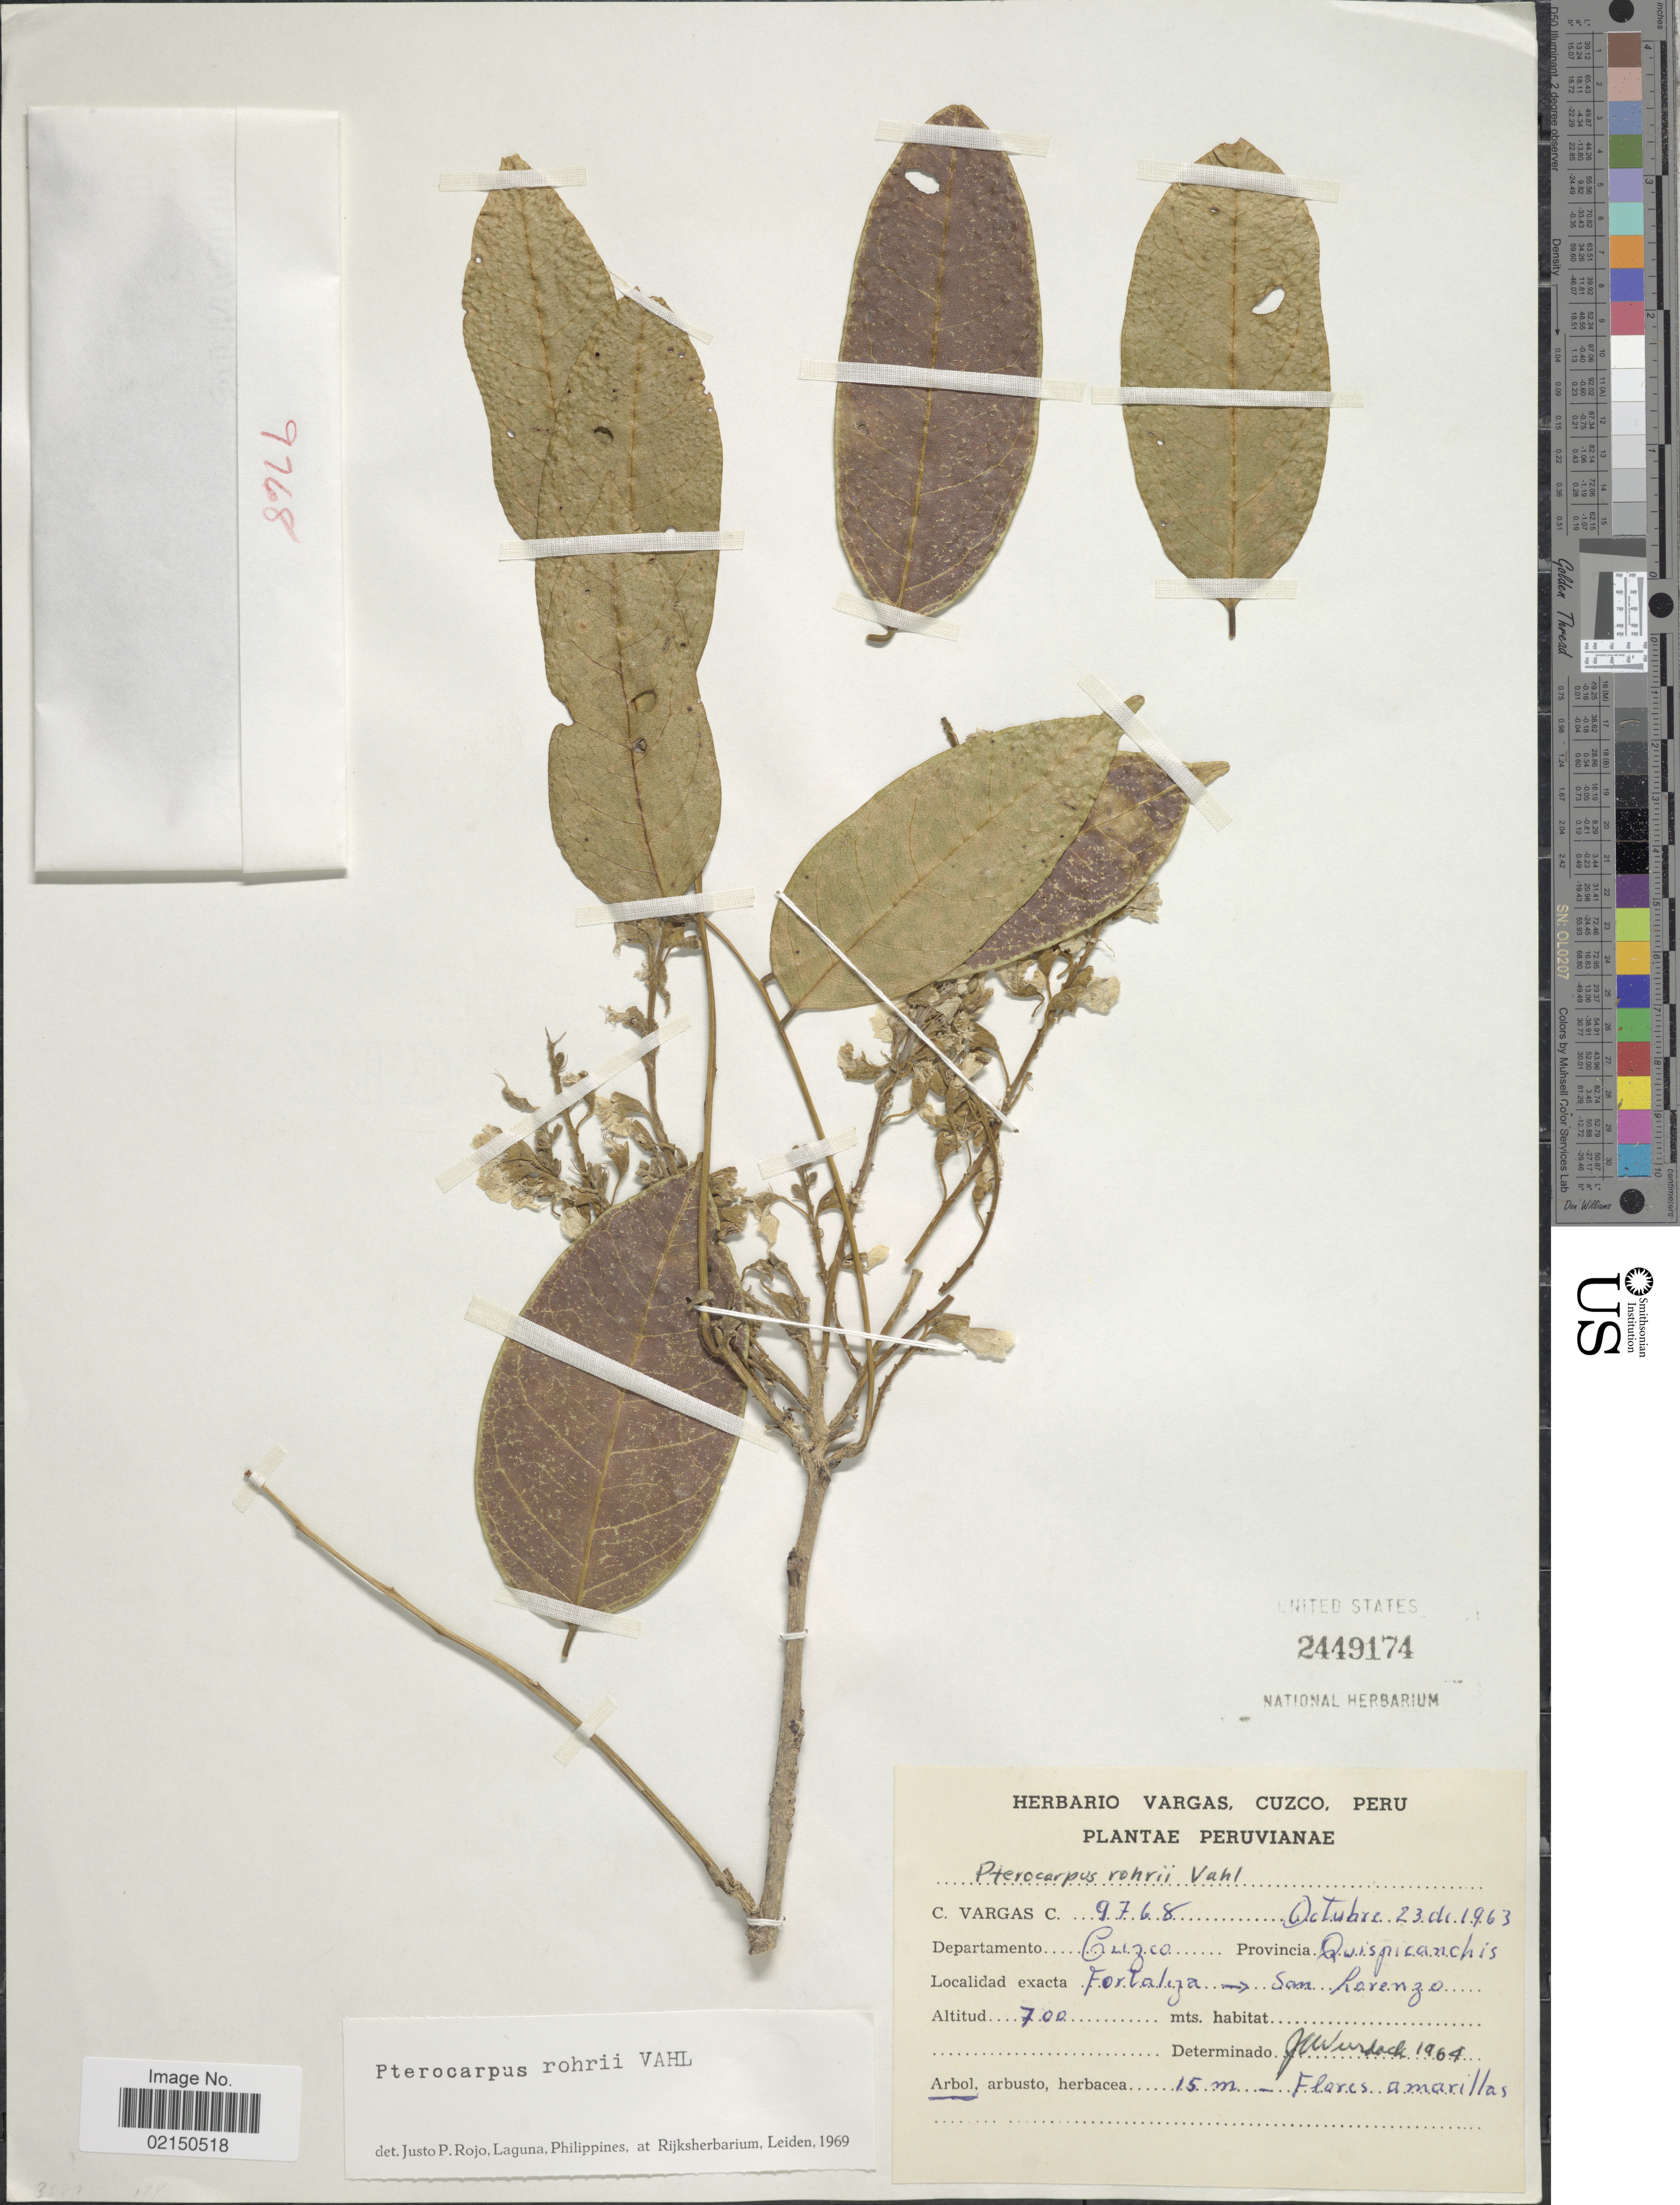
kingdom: Plantae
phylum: Tracheophyta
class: Magnoliopsida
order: Fabales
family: Fabaceae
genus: Pterocarpus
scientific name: Pterocarpus rohrii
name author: Vahl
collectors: C. Vargas Calderón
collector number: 9768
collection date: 1963-10-23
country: Peru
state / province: Cusco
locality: Provincia Quispicanchis, Fortalya - San Lorenzo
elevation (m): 700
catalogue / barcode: US 2449174